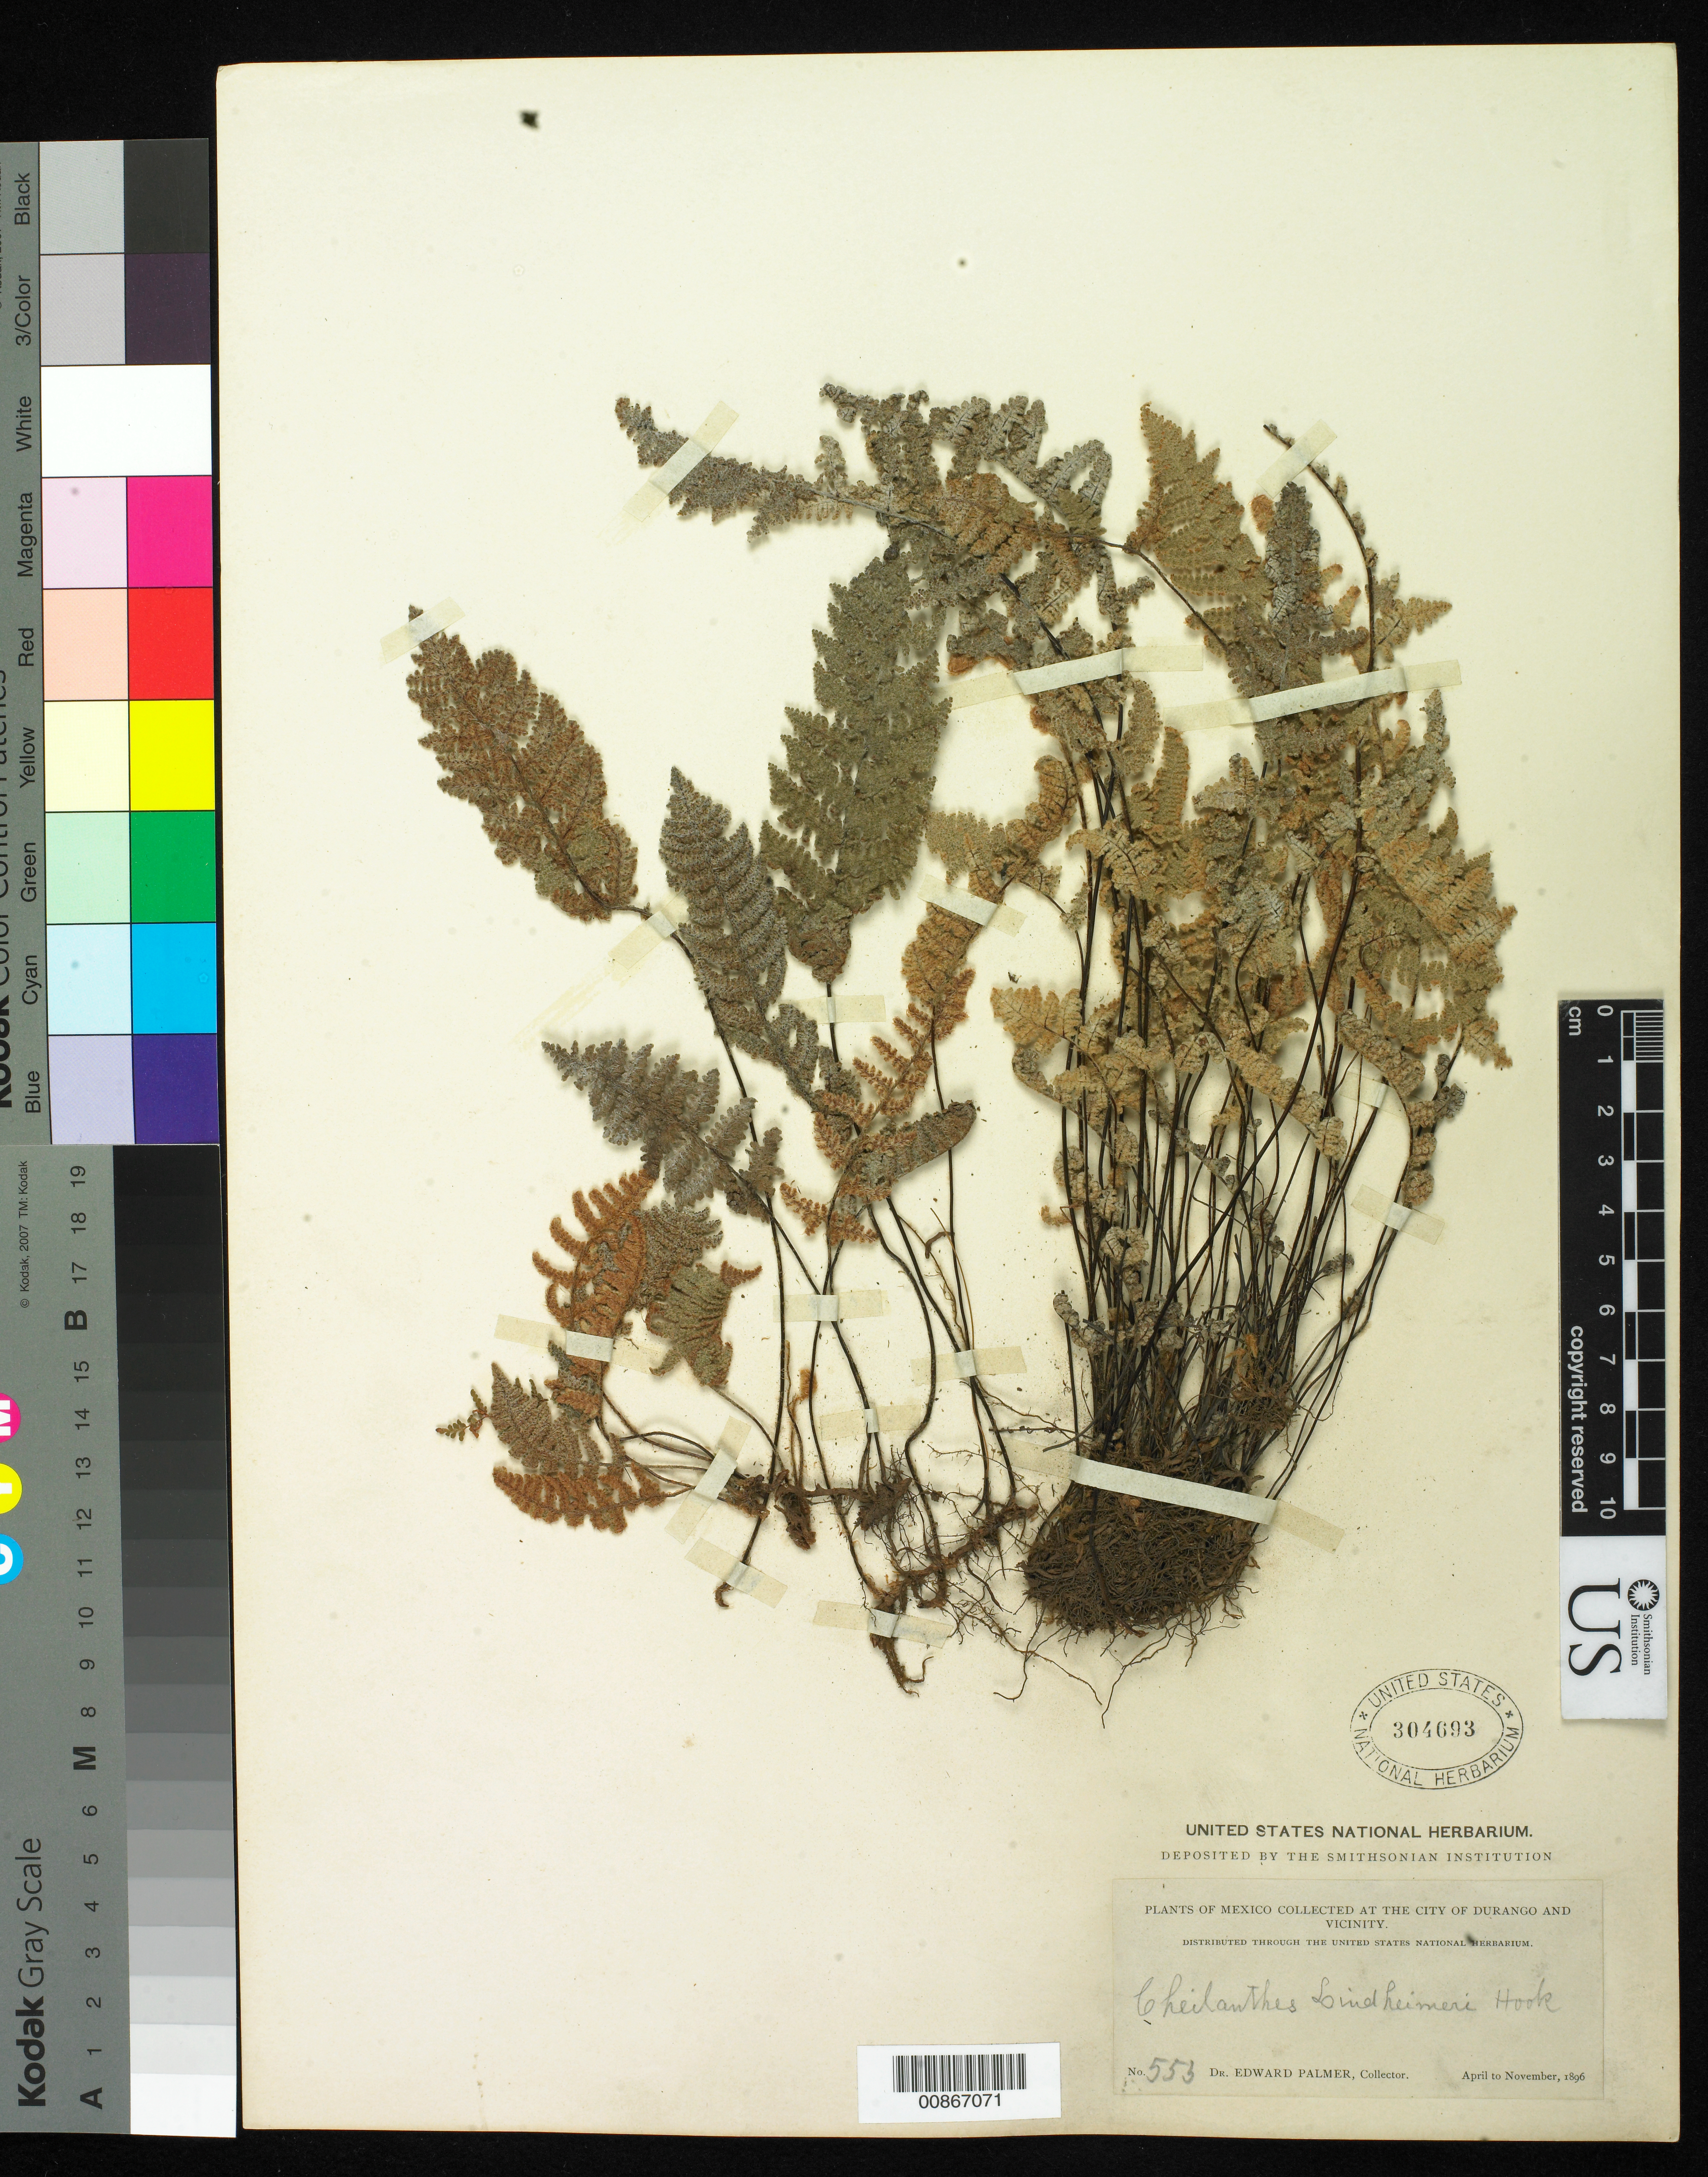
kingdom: Plantae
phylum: Tracheophyta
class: Polypodiopsida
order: Polypodiales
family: Pteridaceae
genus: Myriopteris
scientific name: Myriopteris lindheimeri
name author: (Hook.) J. Sm.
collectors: E. Palmer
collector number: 553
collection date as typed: Apr 1896 to -- Nov 1896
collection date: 1896-04/1896-11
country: Mexico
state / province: Durango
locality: City of Durango and vicinity.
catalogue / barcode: US 304693